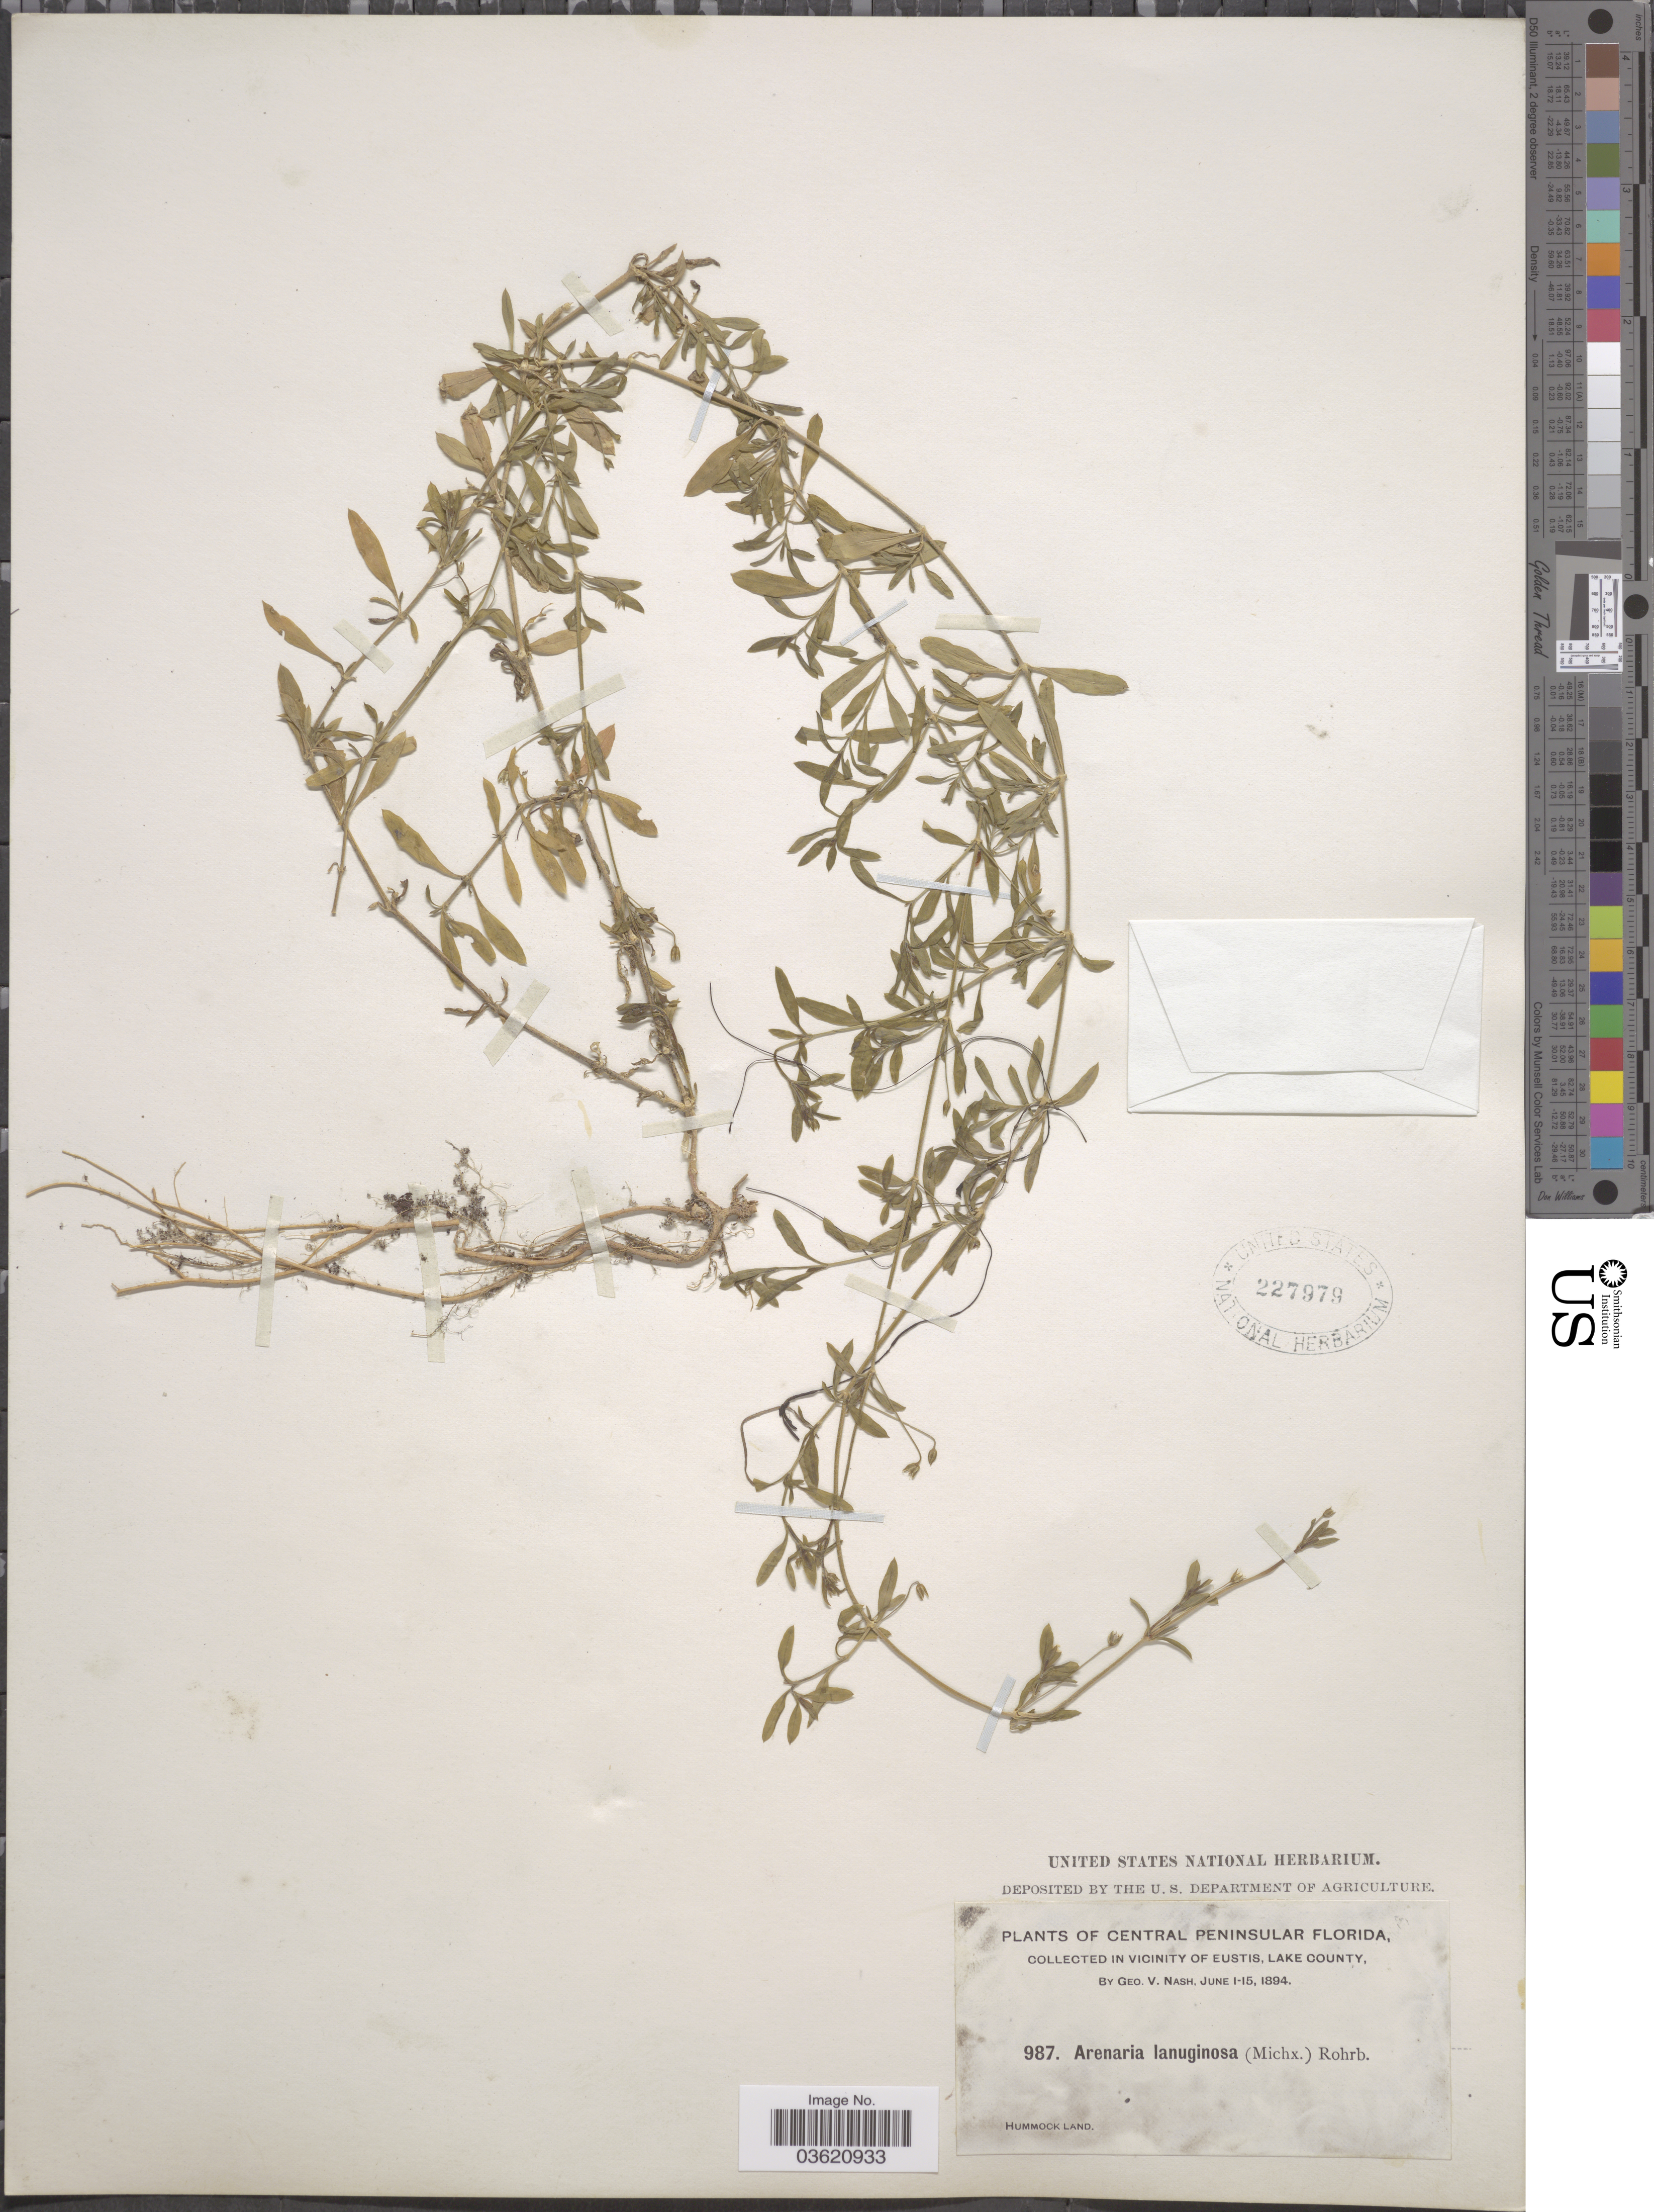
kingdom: Plantae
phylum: Tracheophyta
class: Magnoliopsida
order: Caryophyllales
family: Caryophyllaceae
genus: Arenaria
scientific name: Arenaria lanuginosa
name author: (Michx.) Rohrb.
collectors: G. V. Nash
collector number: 987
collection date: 1894-06-01/1894-06-15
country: United States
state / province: Florida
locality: Central Peninsular. In Vicinity of Eustis, Lake County. Hummock Land.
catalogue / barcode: US 227979